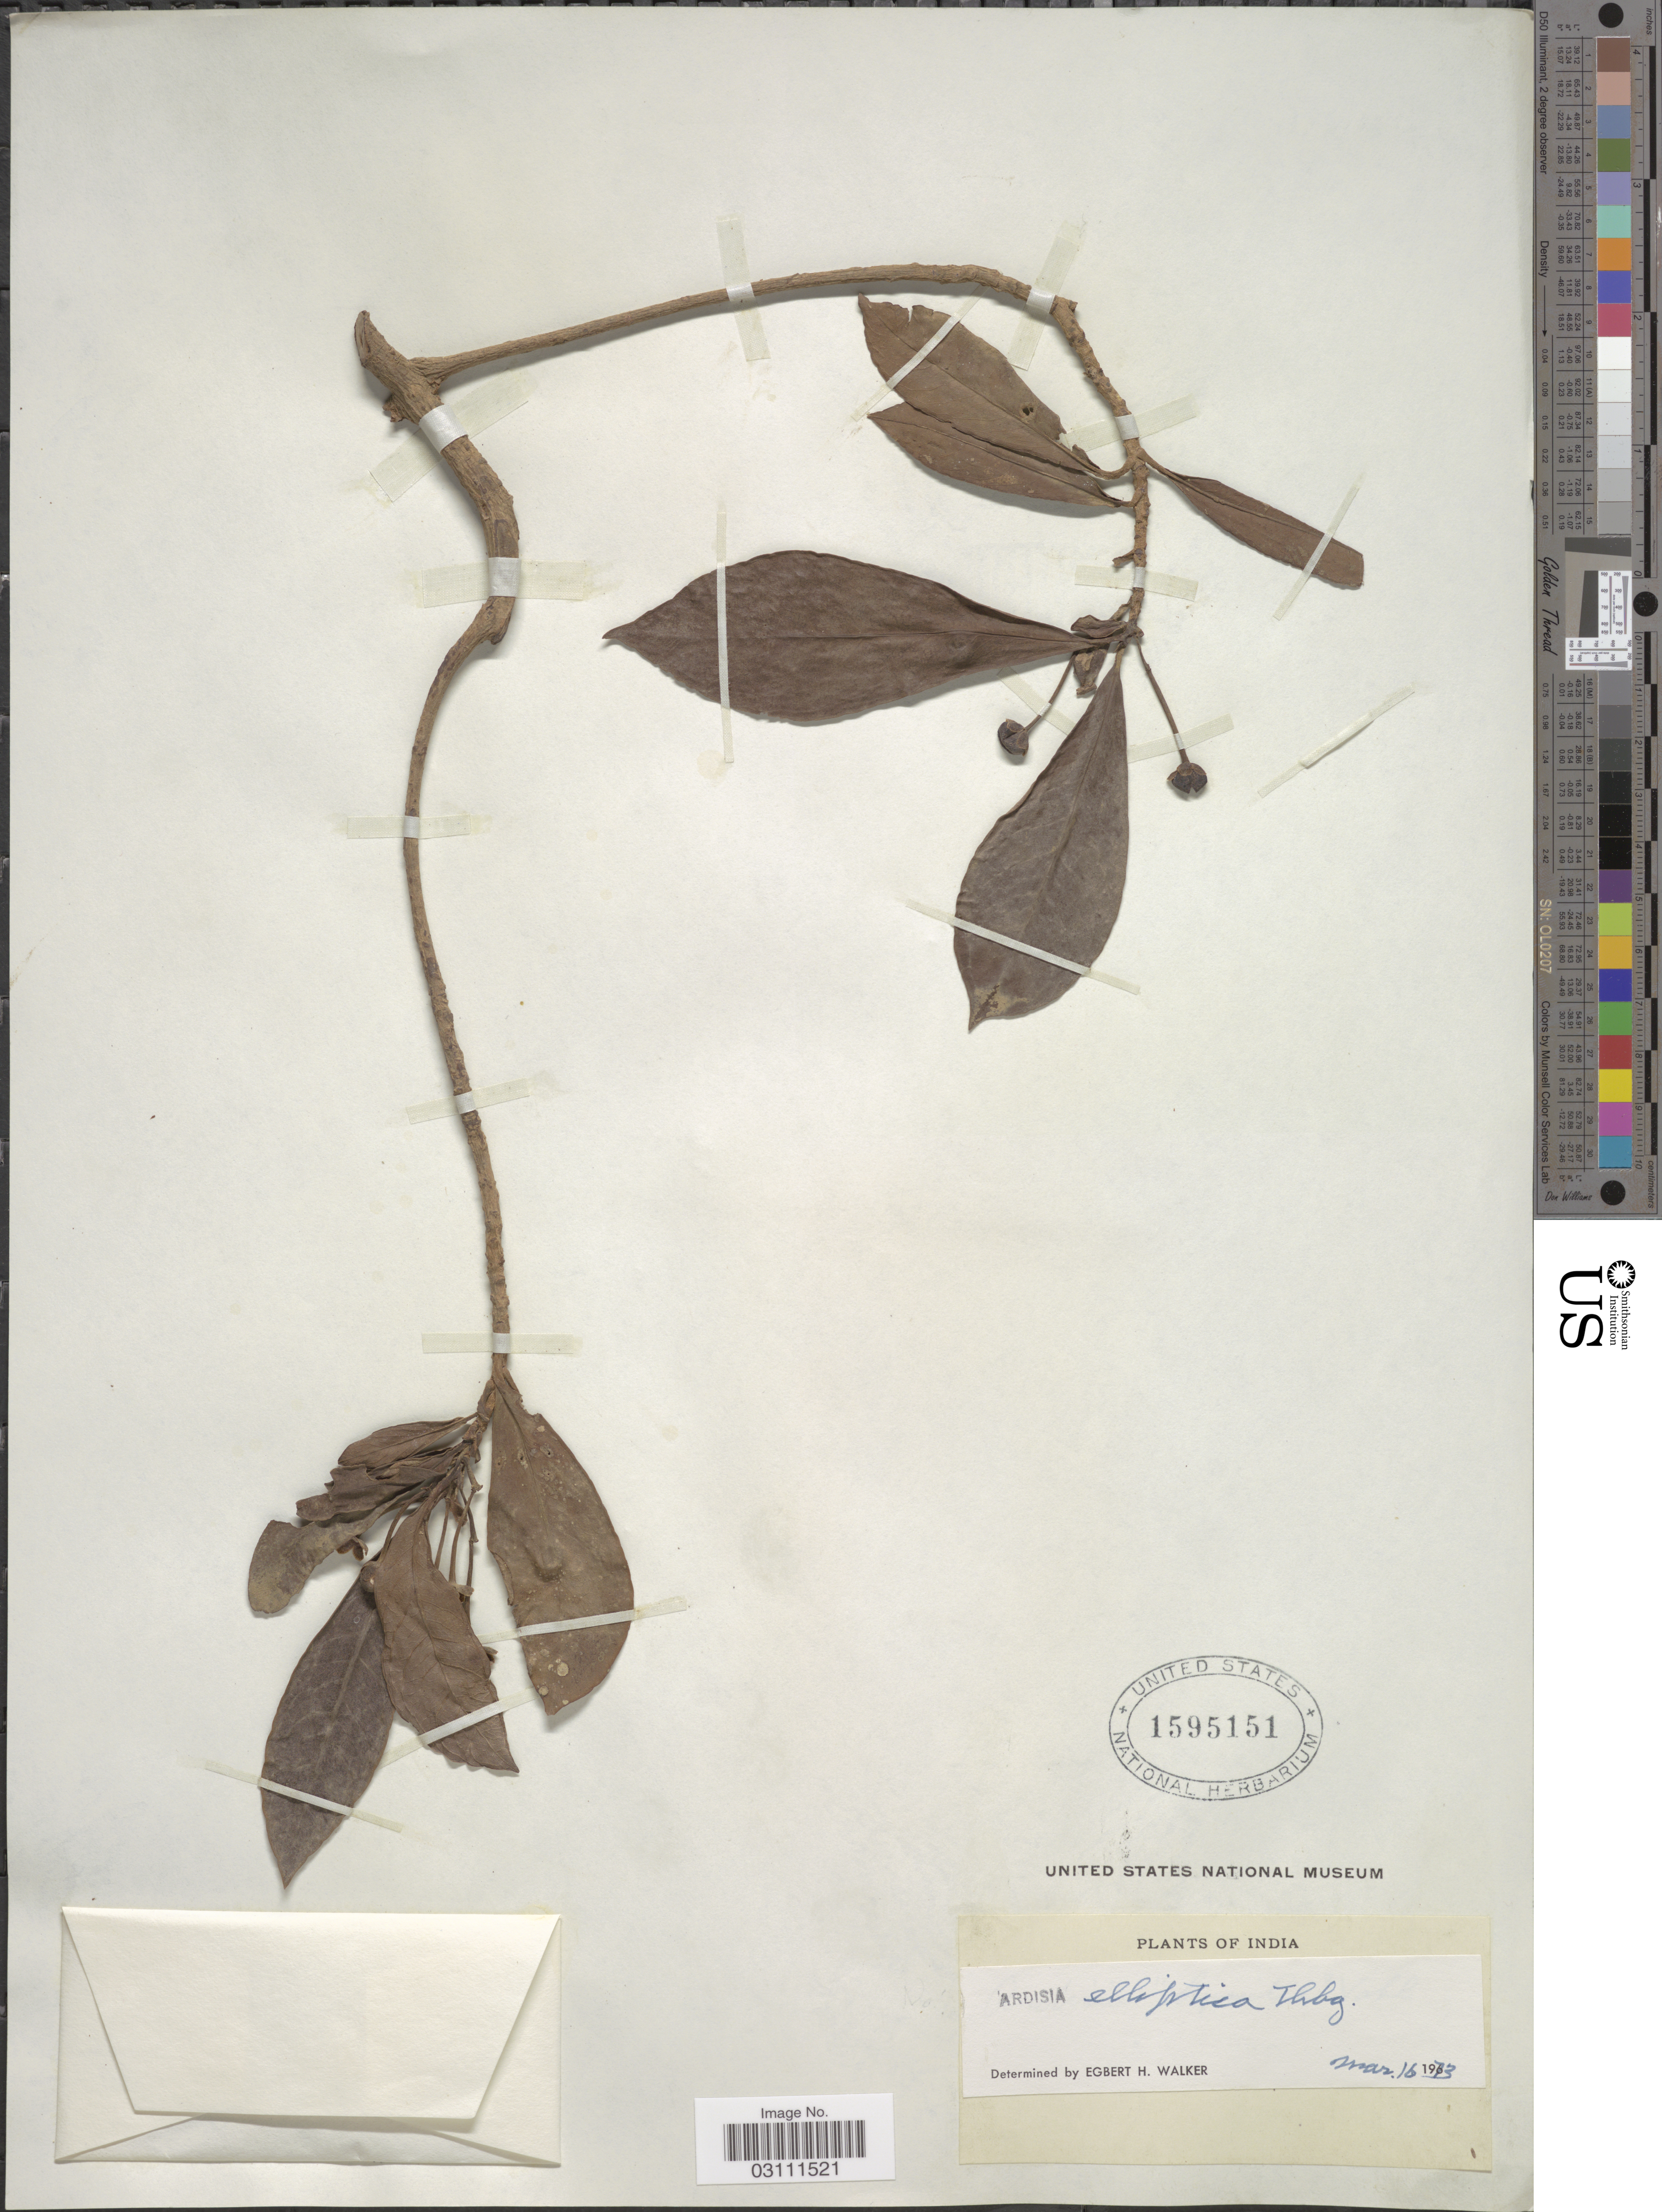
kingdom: Plantae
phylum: Tracheophyta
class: Magnoliopsida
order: Ericales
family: Primulaceae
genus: Ardisia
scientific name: Ardisia elliptica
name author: Thunb.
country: India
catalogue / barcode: US 1595151